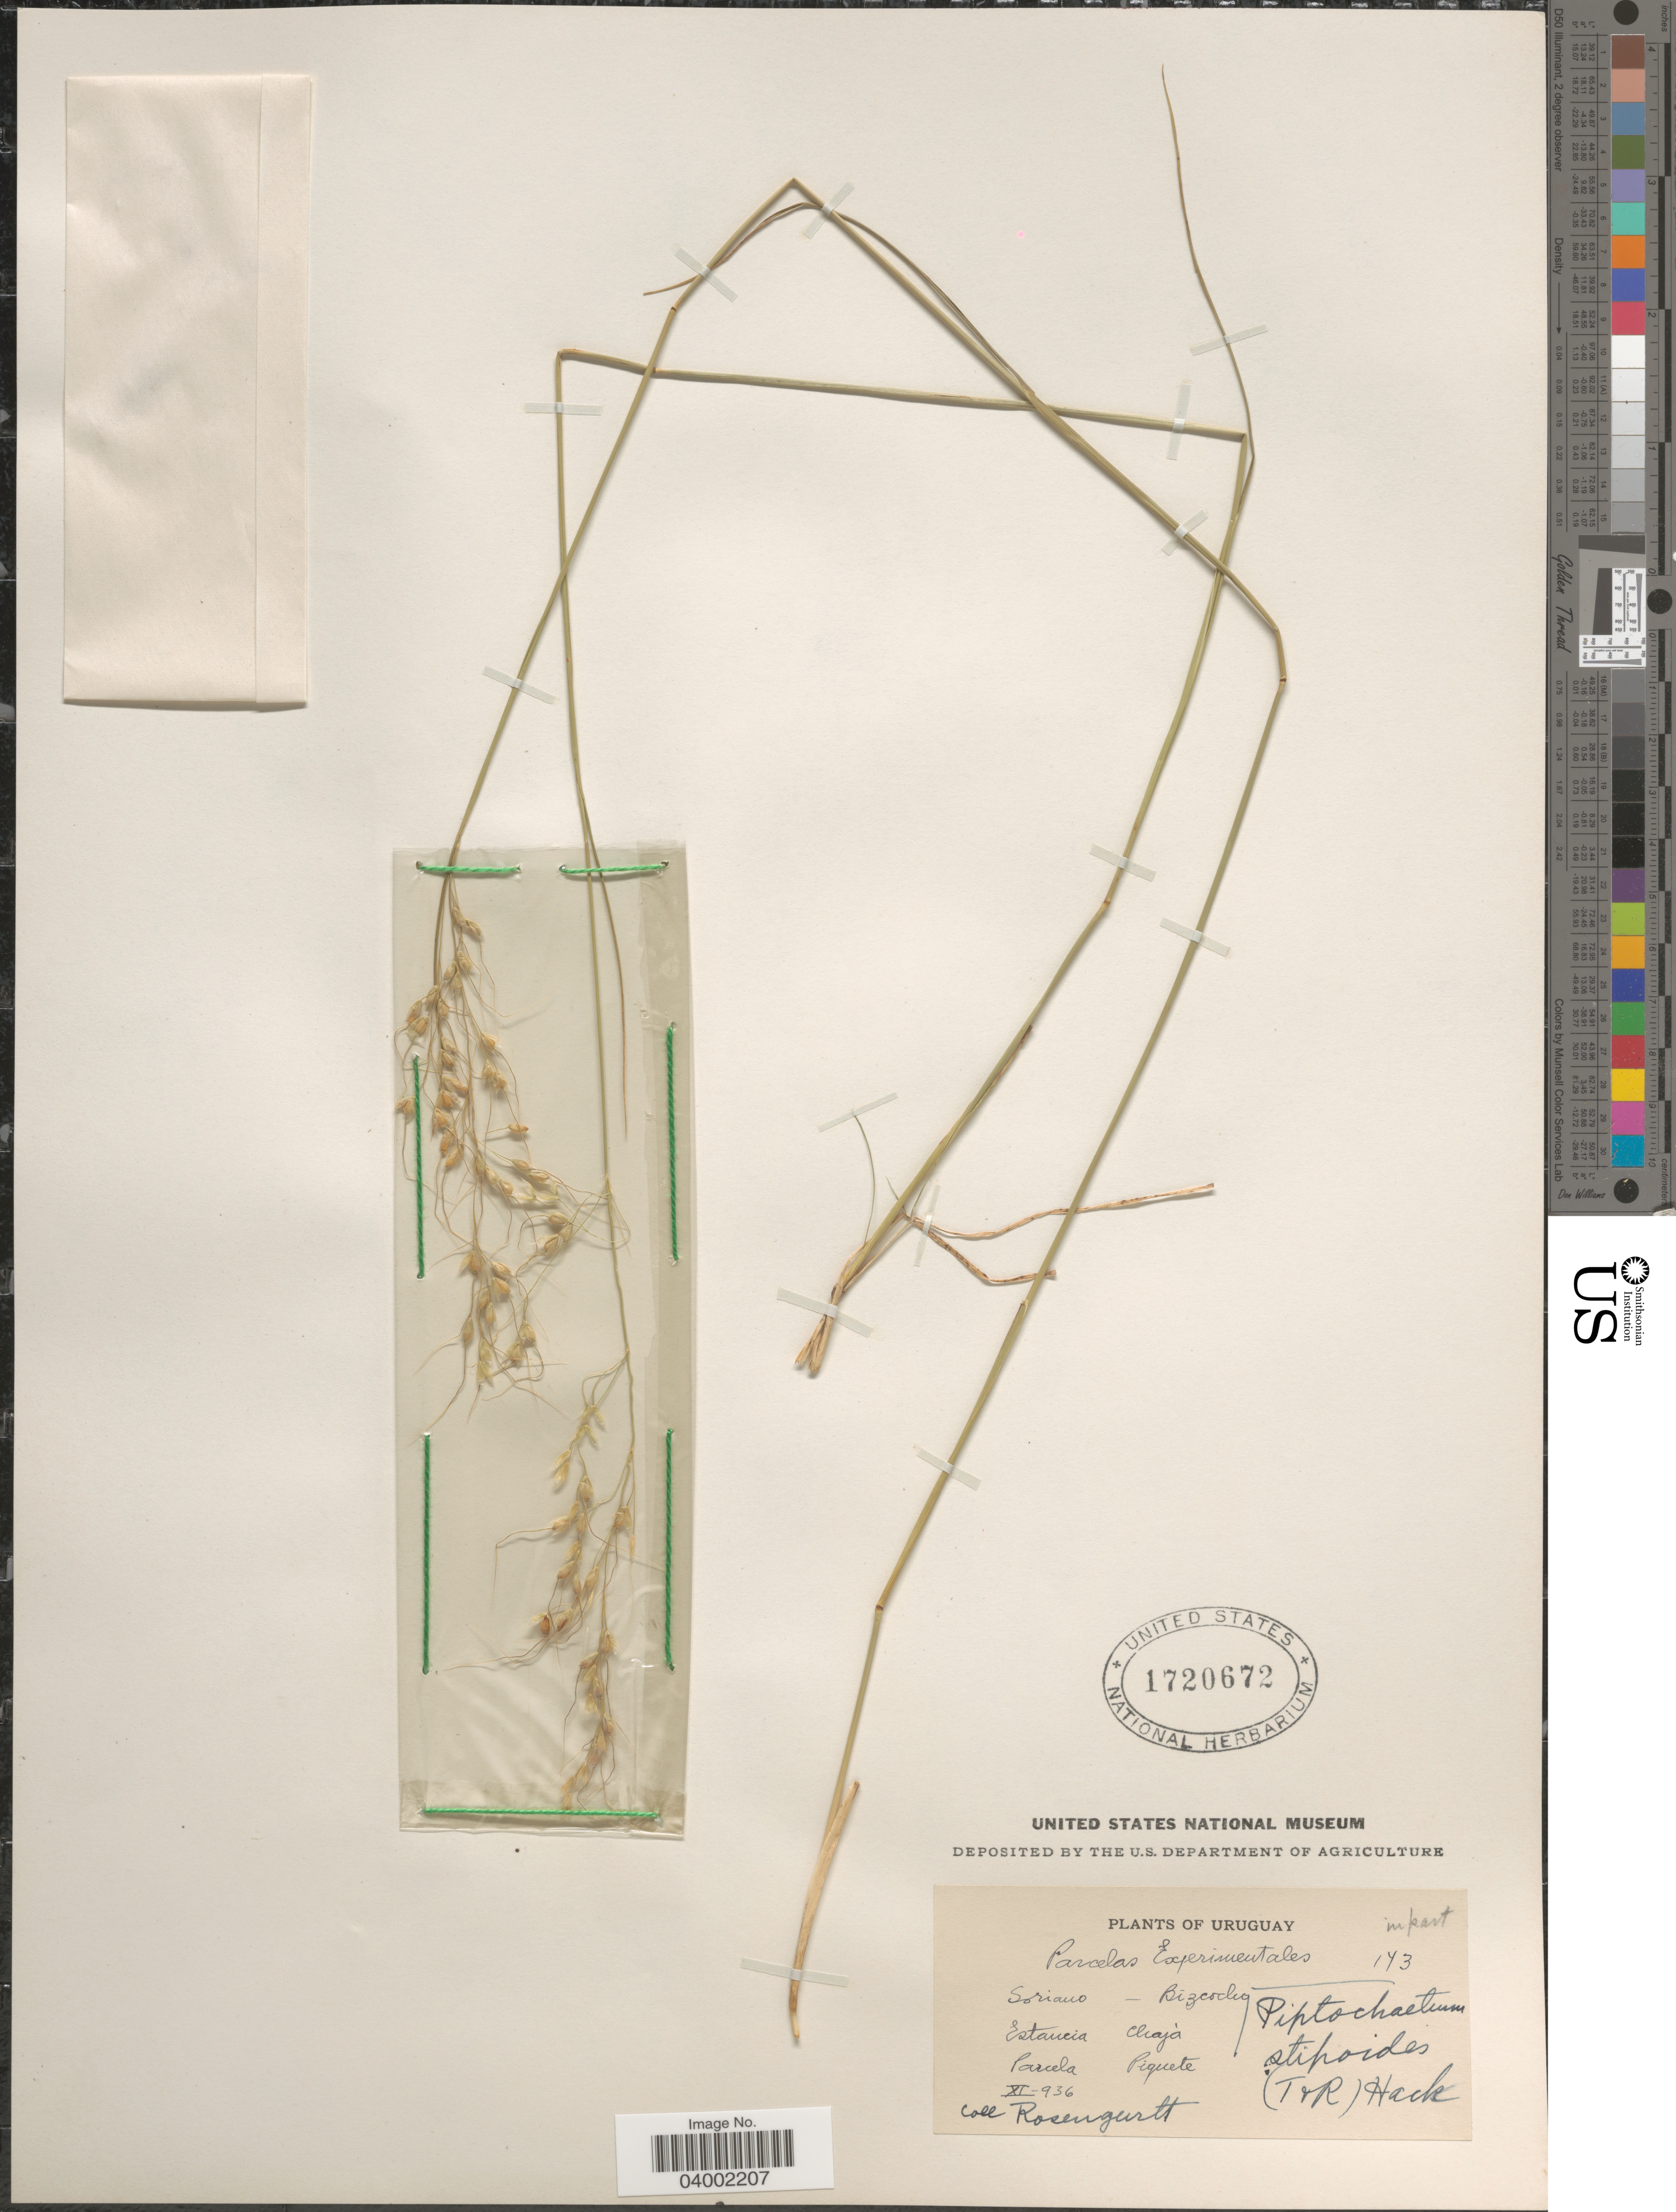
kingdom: Plantae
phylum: Tracheophyta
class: Liliopsida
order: Poales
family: Poaceae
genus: Piptochaetium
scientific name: Piptochaetium stipoides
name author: (Trin. & Rupr.) Hack. & Arechav.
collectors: Rosengurtt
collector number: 143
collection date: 1936-11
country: Uruguay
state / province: Soriano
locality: Parcelas Experimentales. Bizcocho. Estancia Chaja. Parcela Piquete.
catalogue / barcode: US 1720672